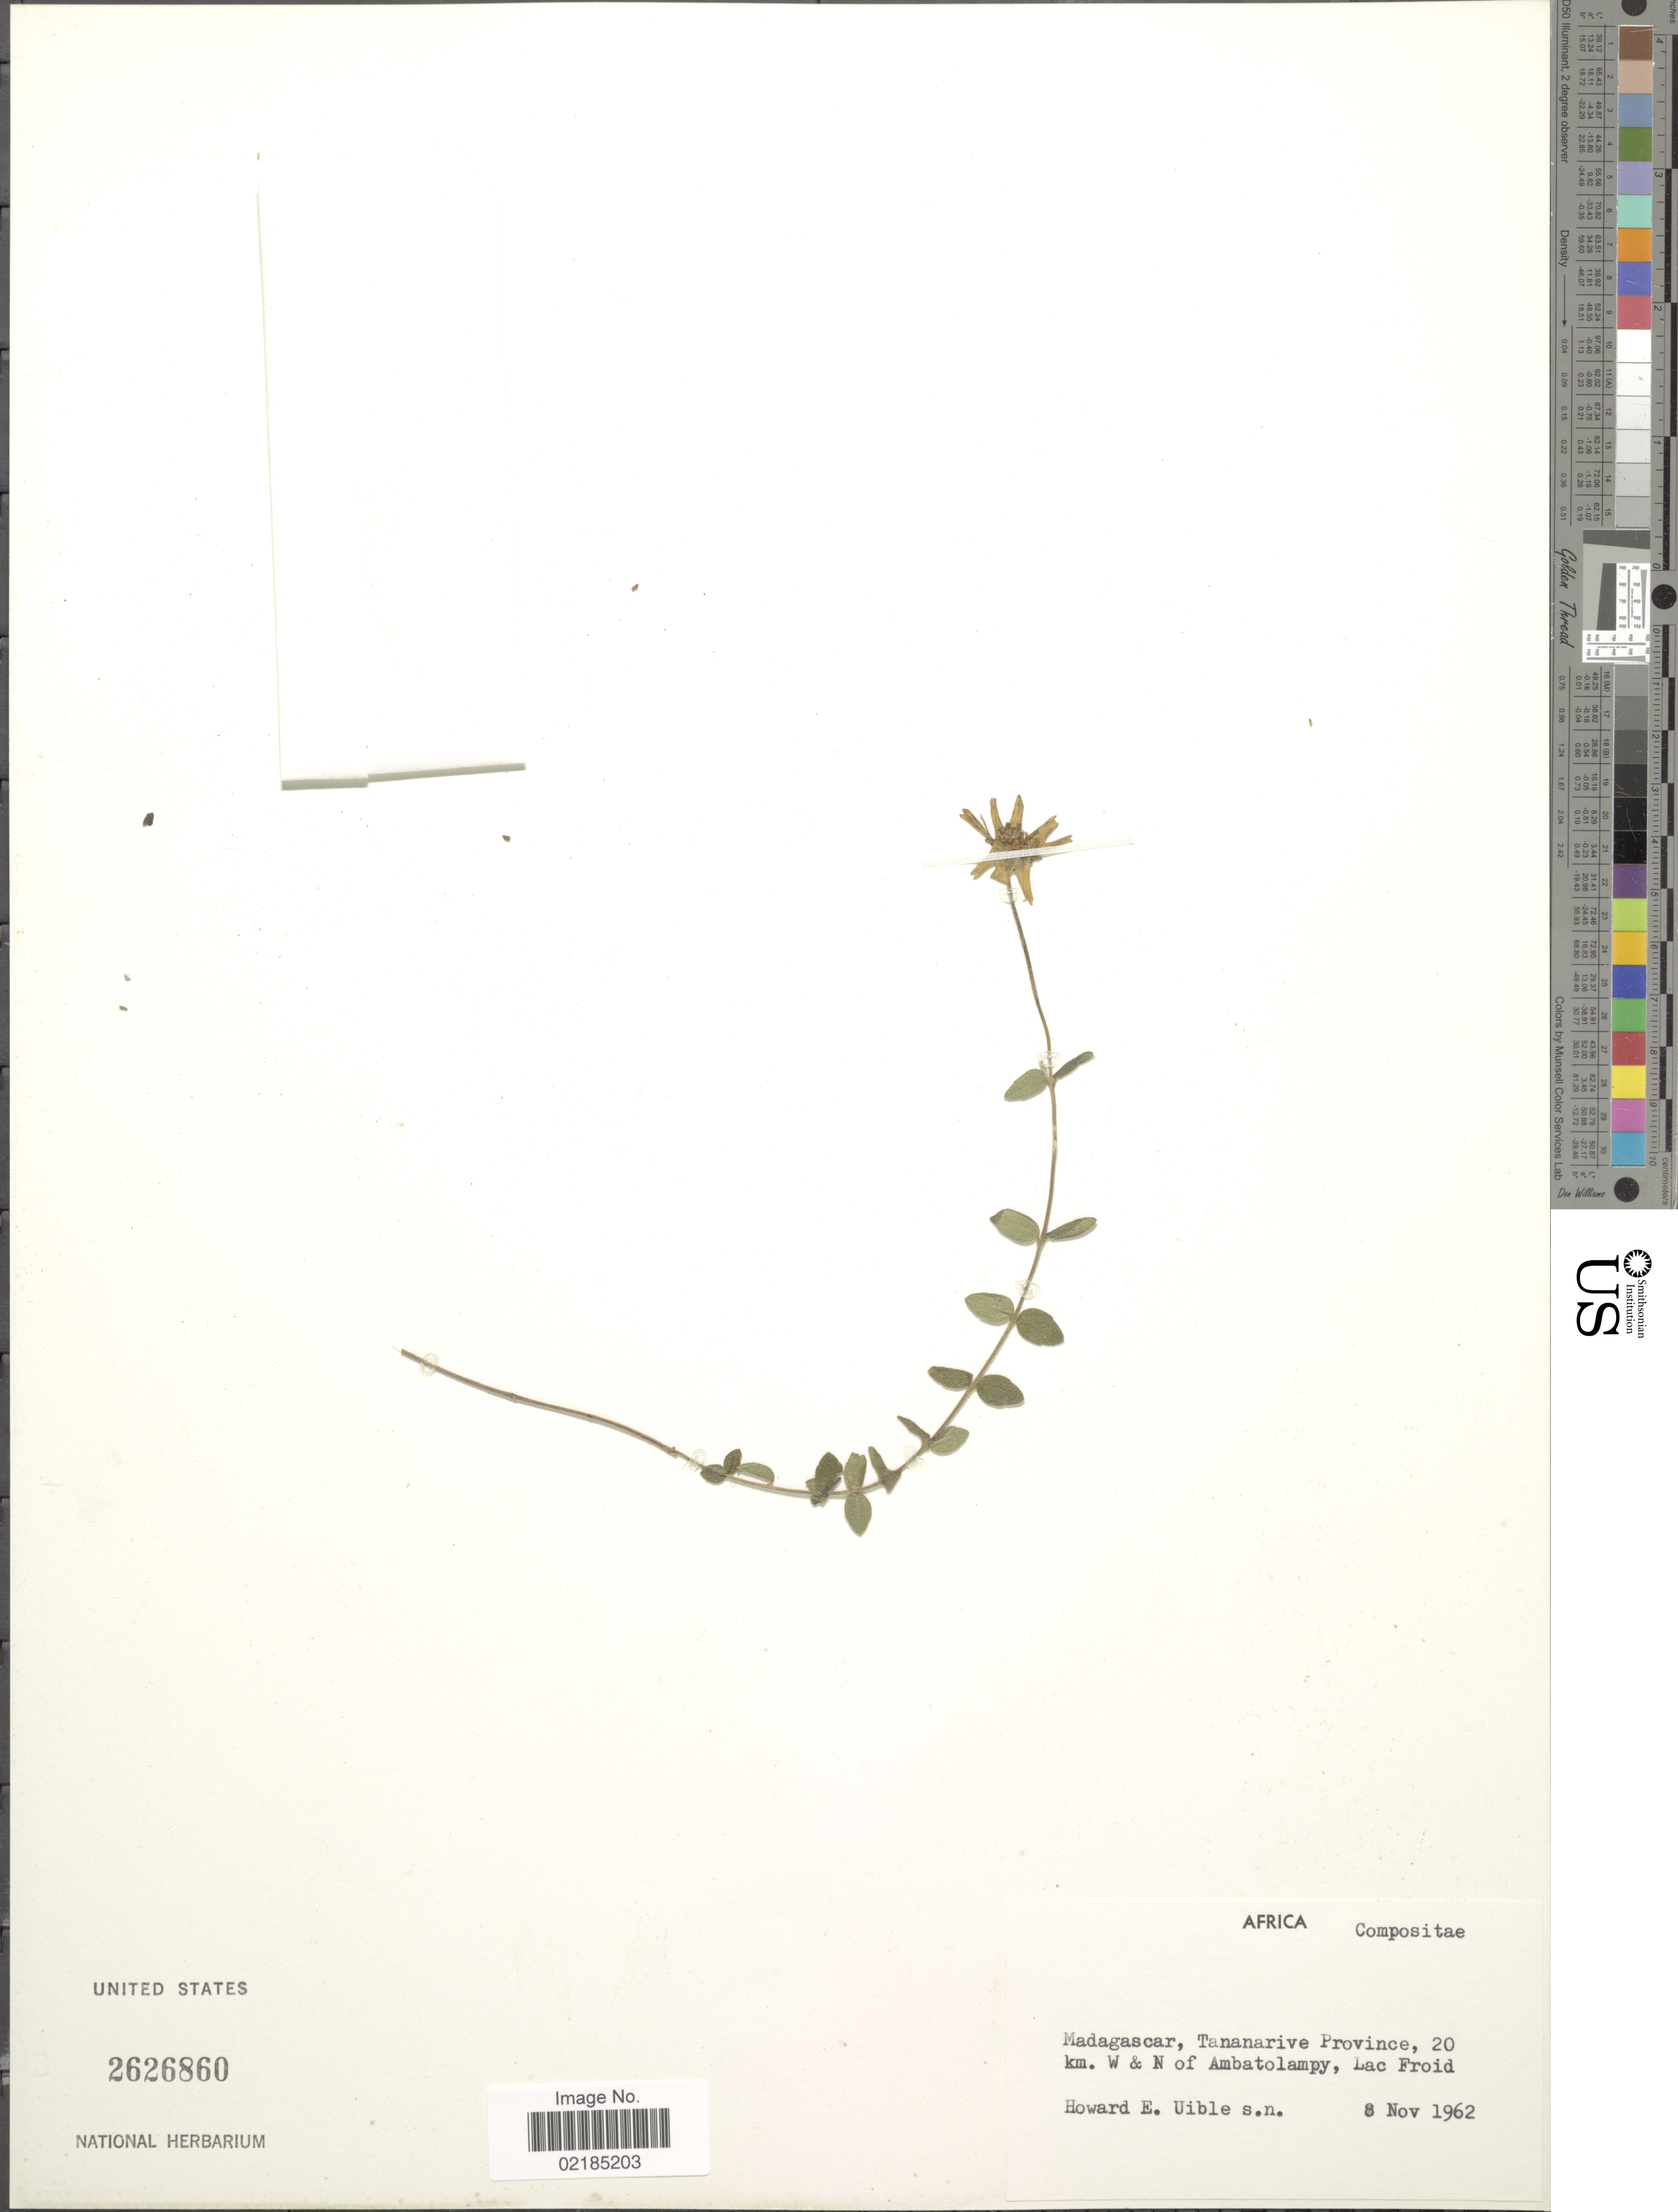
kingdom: Plantae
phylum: Tracheophyta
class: Magnoliopsida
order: Asterales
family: Asteraceae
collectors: H. Uible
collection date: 1962-11-08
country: Madagascar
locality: Madagascar, Tananarive Province, 20 km. W & N of Ambatolampy, Lac Froid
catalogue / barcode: US 2626860